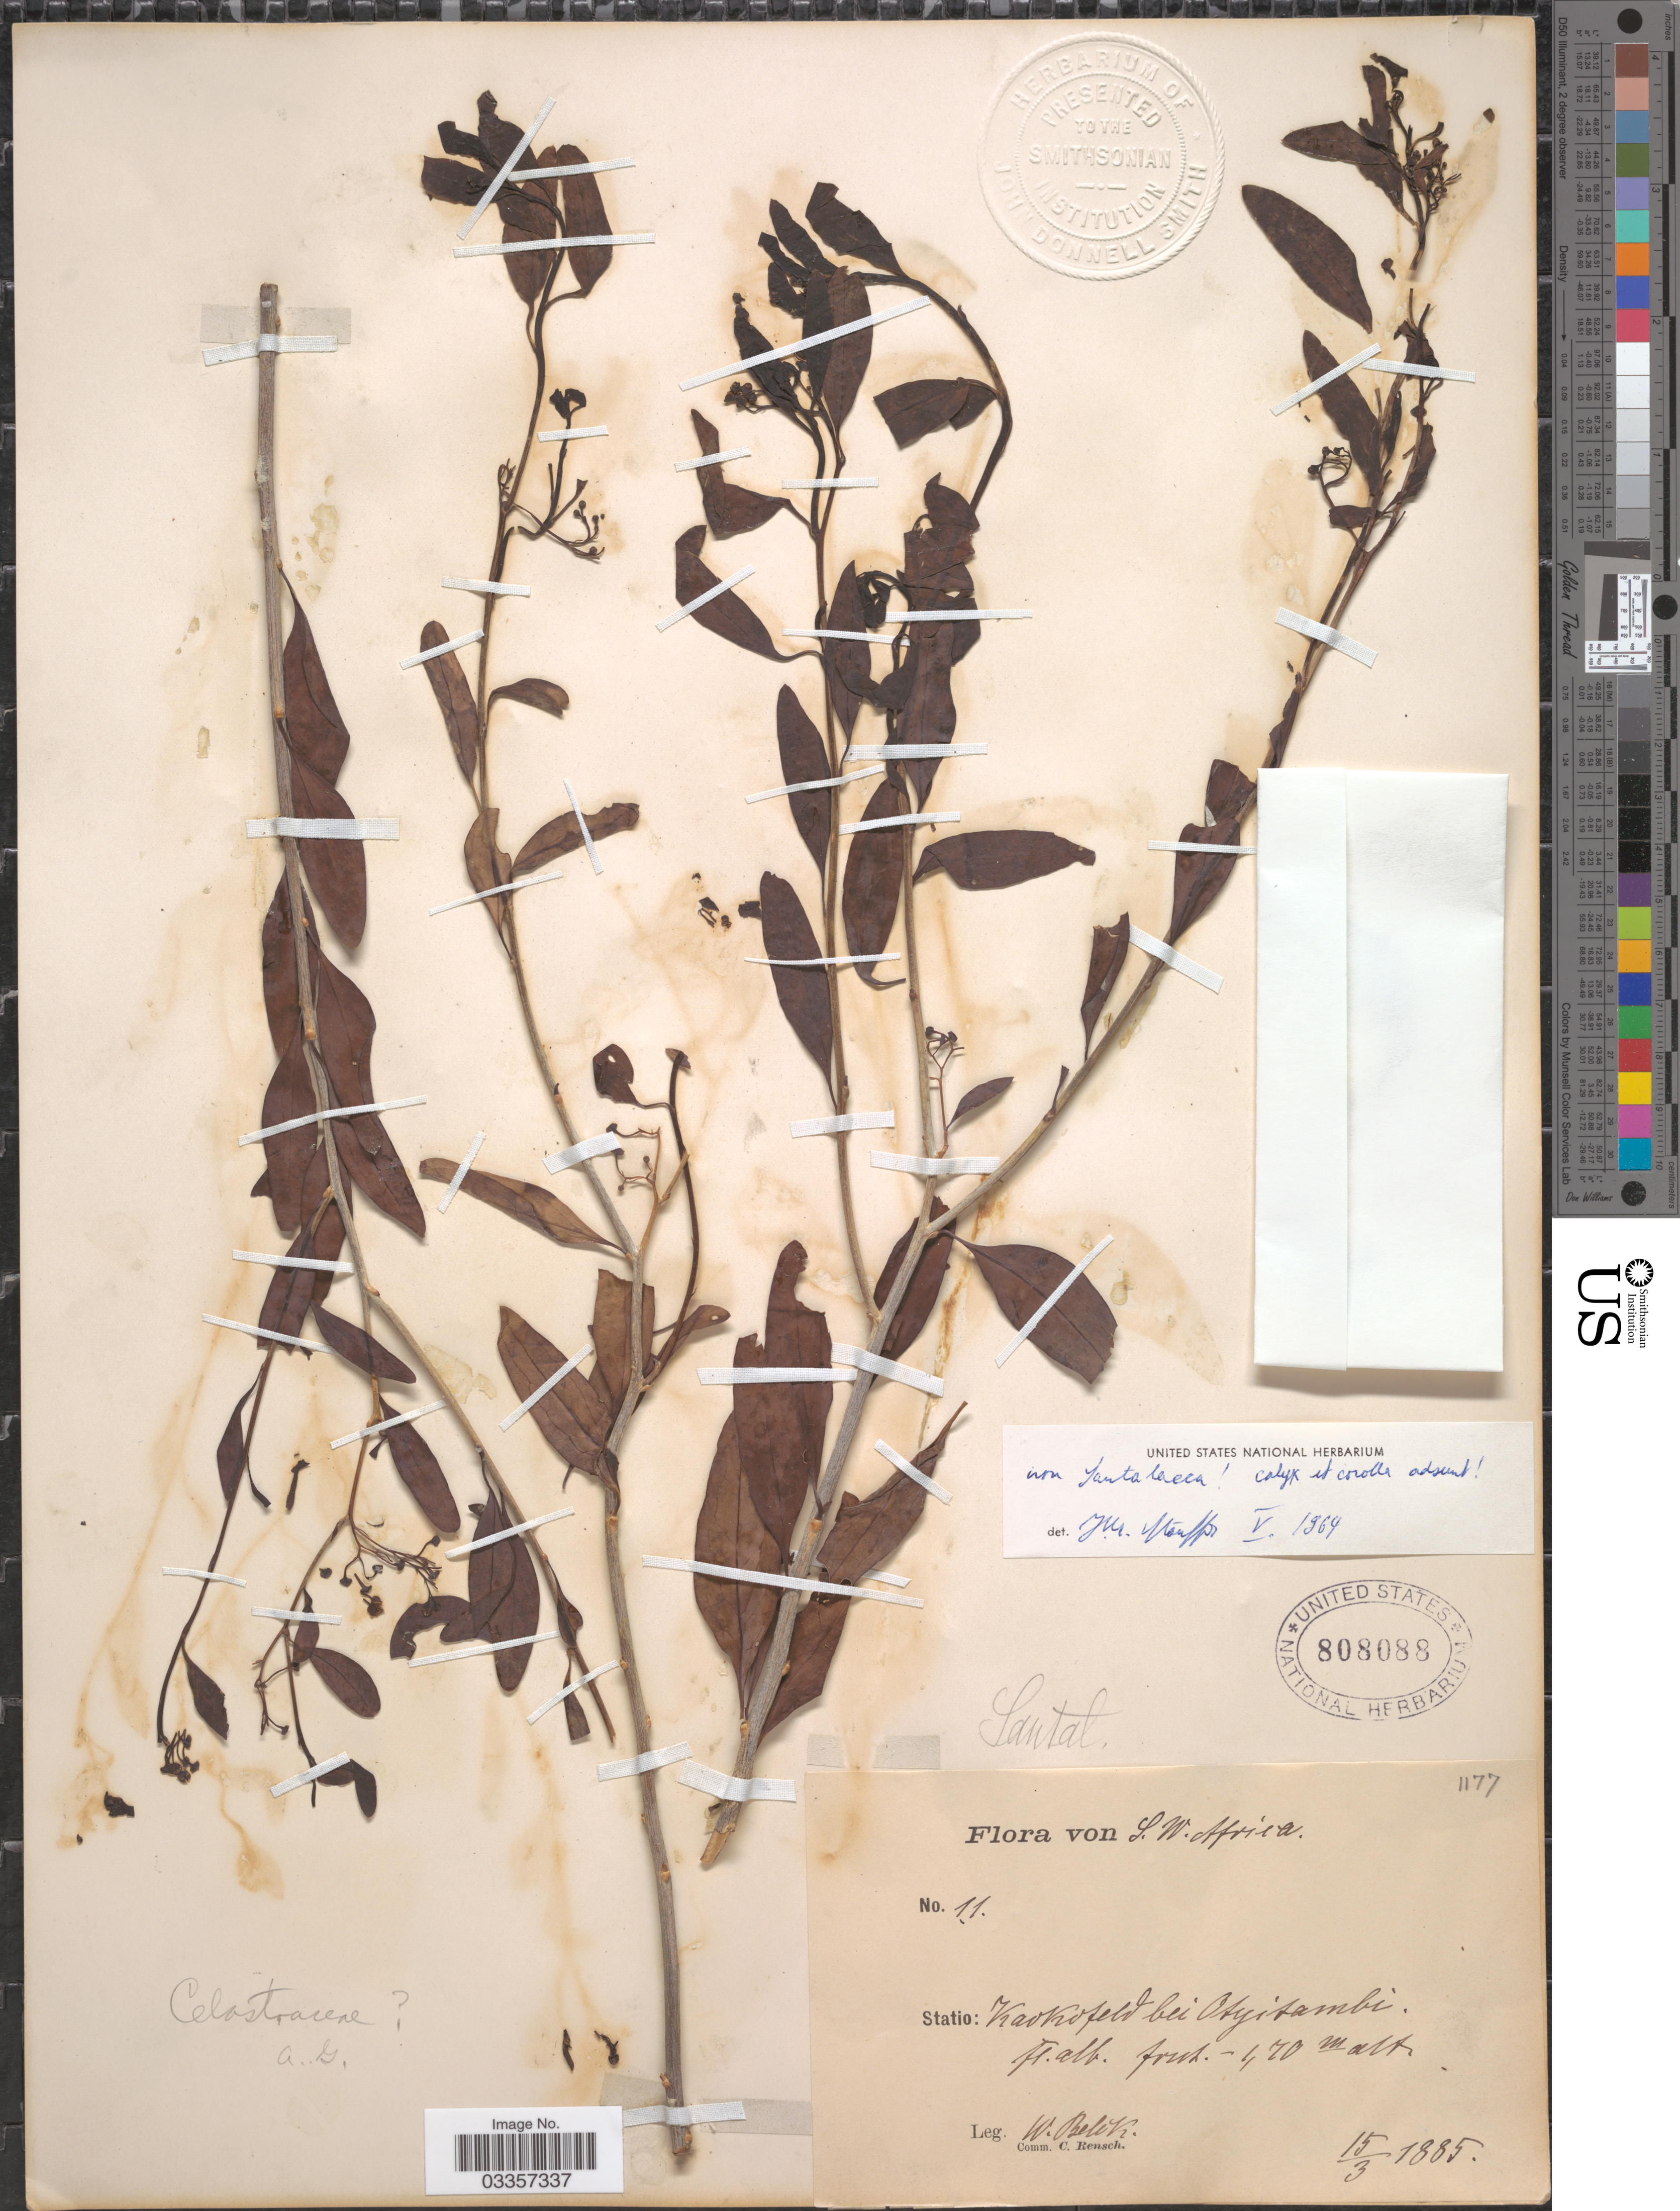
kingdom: Plantae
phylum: Tracheophyta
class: Magnoliopsida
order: Celastrales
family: Celastraceae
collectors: W. Belik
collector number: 11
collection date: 1885-03-15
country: Namibia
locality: Kavkofeld bei Otyitambi. S. W. Africa.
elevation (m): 70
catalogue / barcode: US 808088